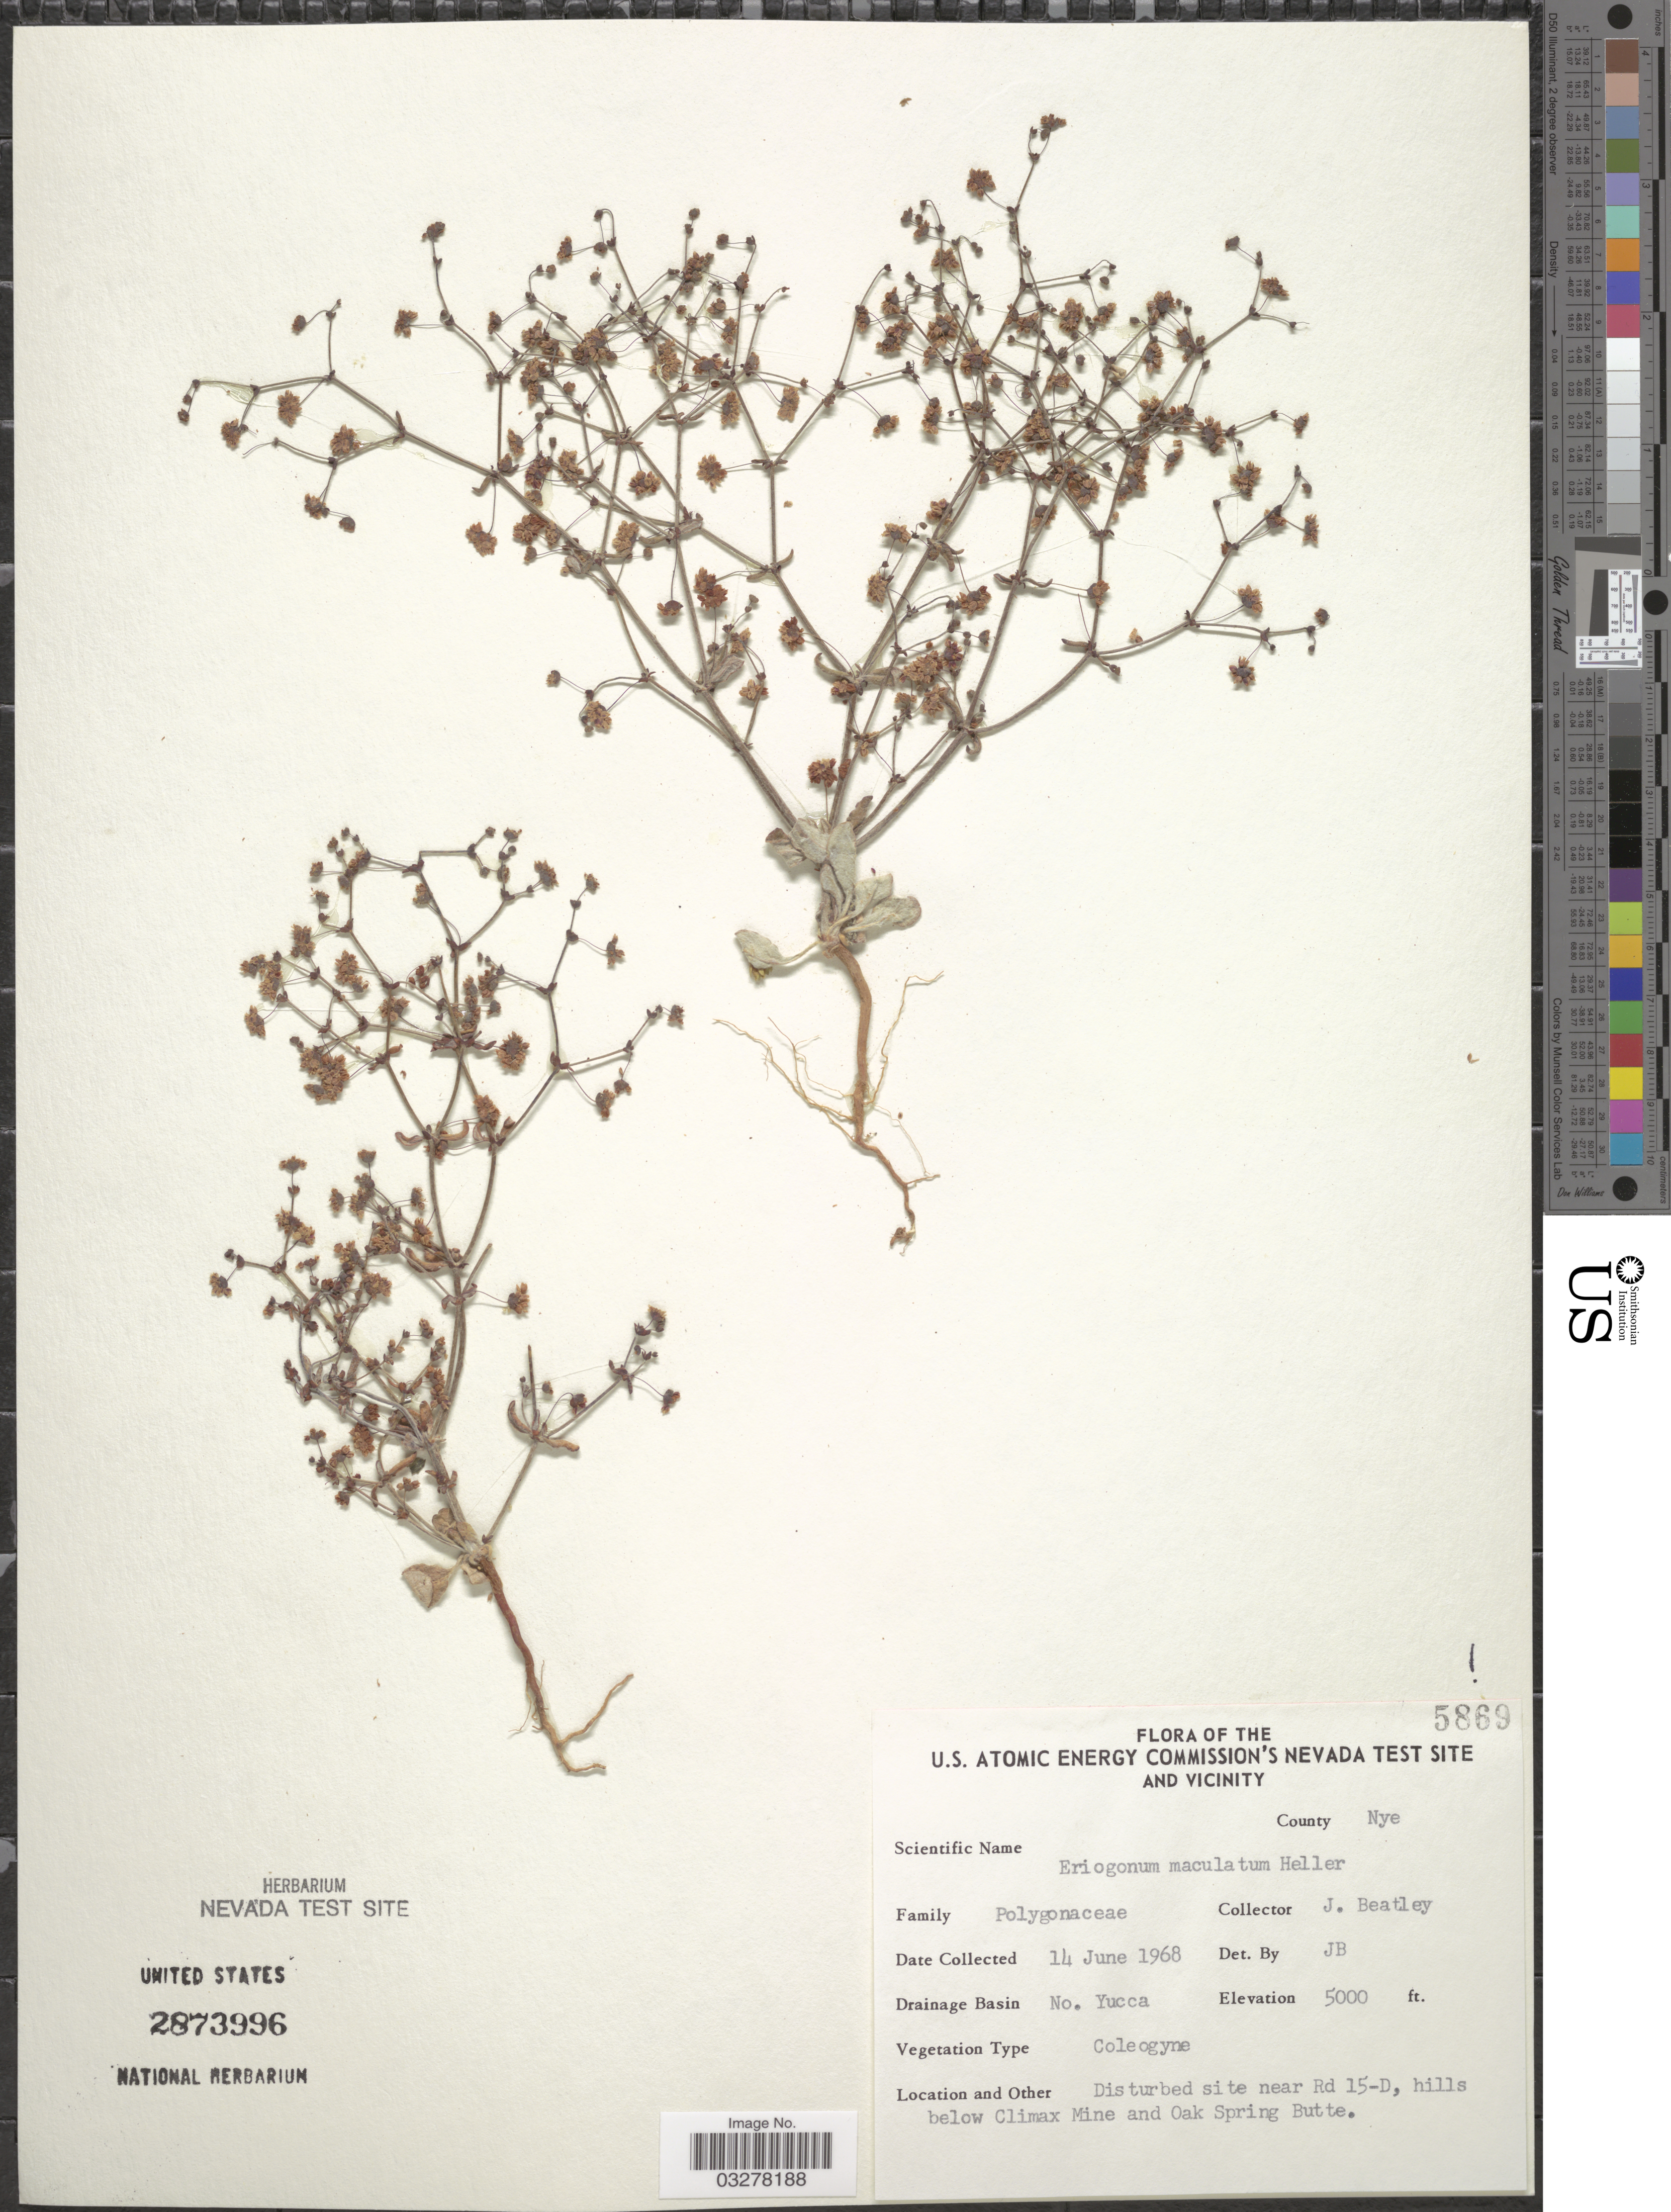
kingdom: Plantae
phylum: Tracheophyta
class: Magnoliopsida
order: Caryophyllales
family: Polygonaceae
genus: Eriogonum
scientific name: Eriogonum maculatum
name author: A. Heller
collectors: J. C. Beatley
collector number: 5869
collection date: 1968-06-14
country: United States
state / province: Nevada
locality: The U.S. Atomic Energy Commission's Nevada Test Site and Vicinity. County Nye. Drainage Basin No. Yucca. Near Rd 15-D, hills below Climax Mine and Oak Spring Butte.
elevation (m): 1524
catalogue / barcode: US 2873996